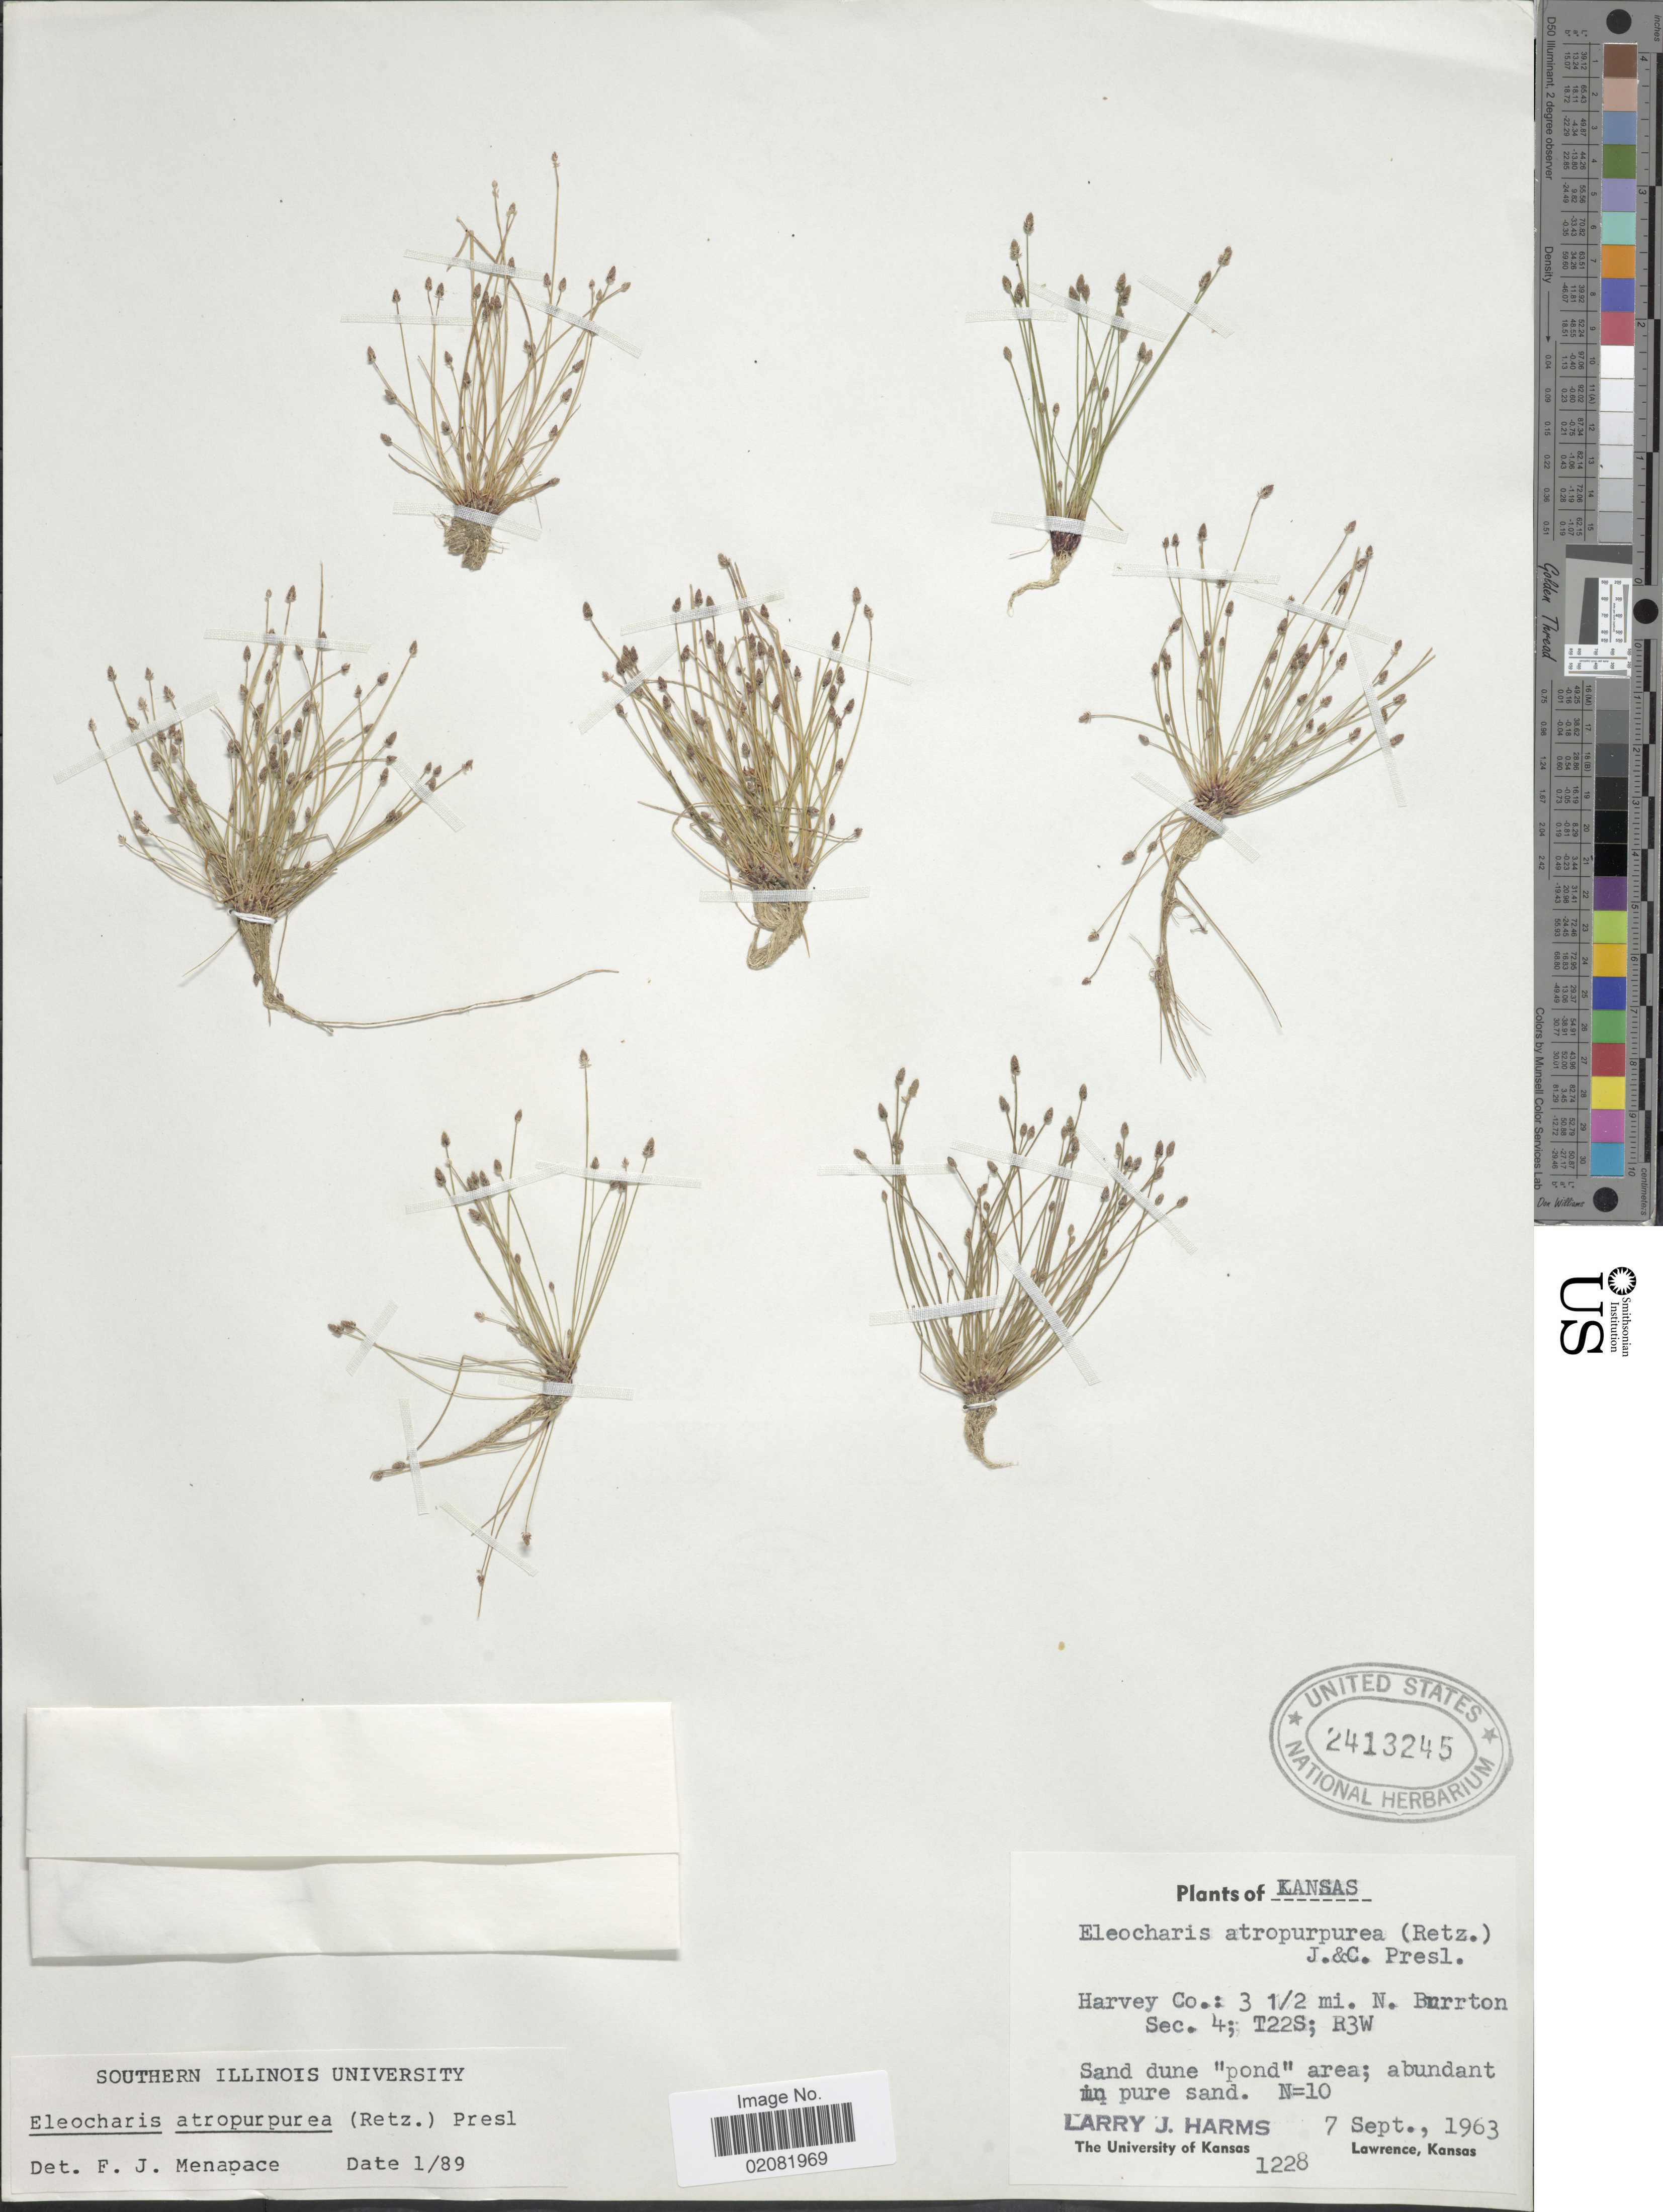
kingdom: Plantae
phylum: Tracheophyta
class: Liliopsida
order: Poales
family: Cyperaceae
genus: Eleocharis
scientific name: Eleocharis atropurpurea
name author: (Retz.) J. Presl & C. Presl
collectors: L. Harms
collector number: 1228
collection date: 1963-09-07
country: United States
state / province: Kansas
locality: Harvey Co.: 3 1/2 mi. W. N. Burrton Sec. 4; T22S; R3W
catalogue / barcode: US 2413245